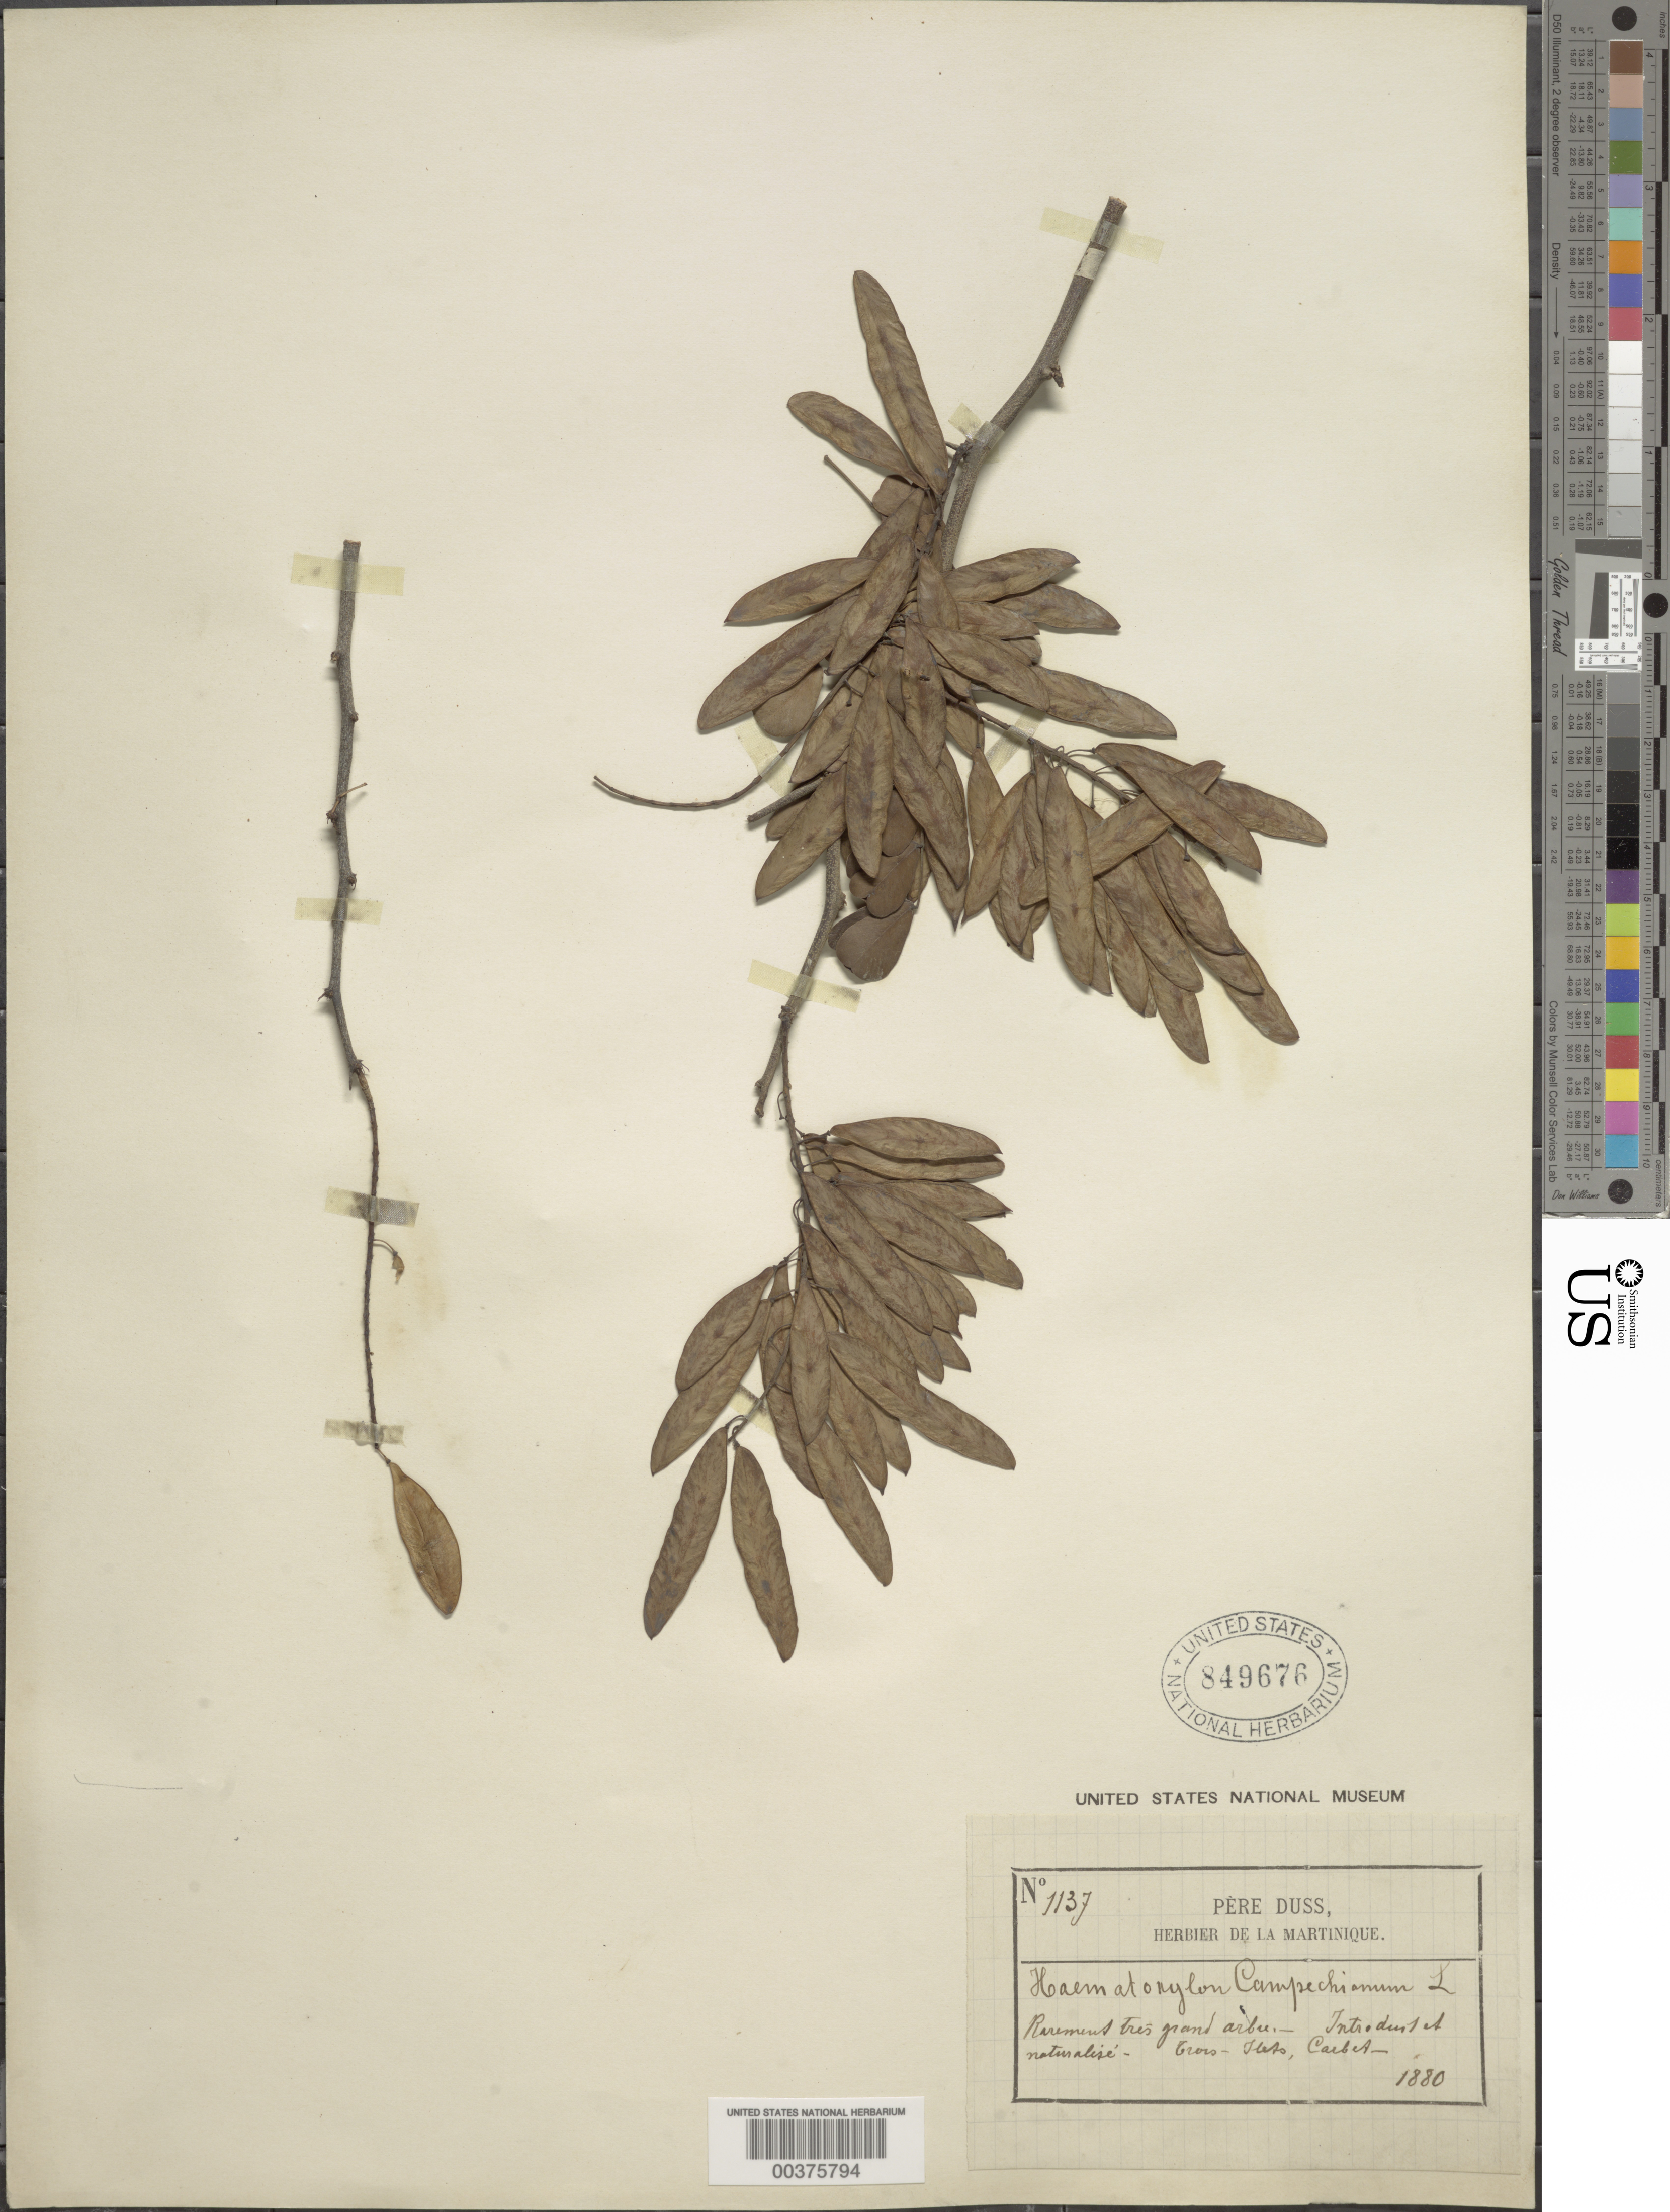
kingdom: Plantae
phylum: Tracheophyta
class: Magnoliopsida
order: Fabales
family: Fabaceae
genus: Haematoxylum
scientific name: Haematoxylum campechianum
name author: L.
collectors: Père Duss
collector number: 1137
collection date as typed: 1880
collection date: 1880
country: Martinique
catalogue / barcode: US 849676